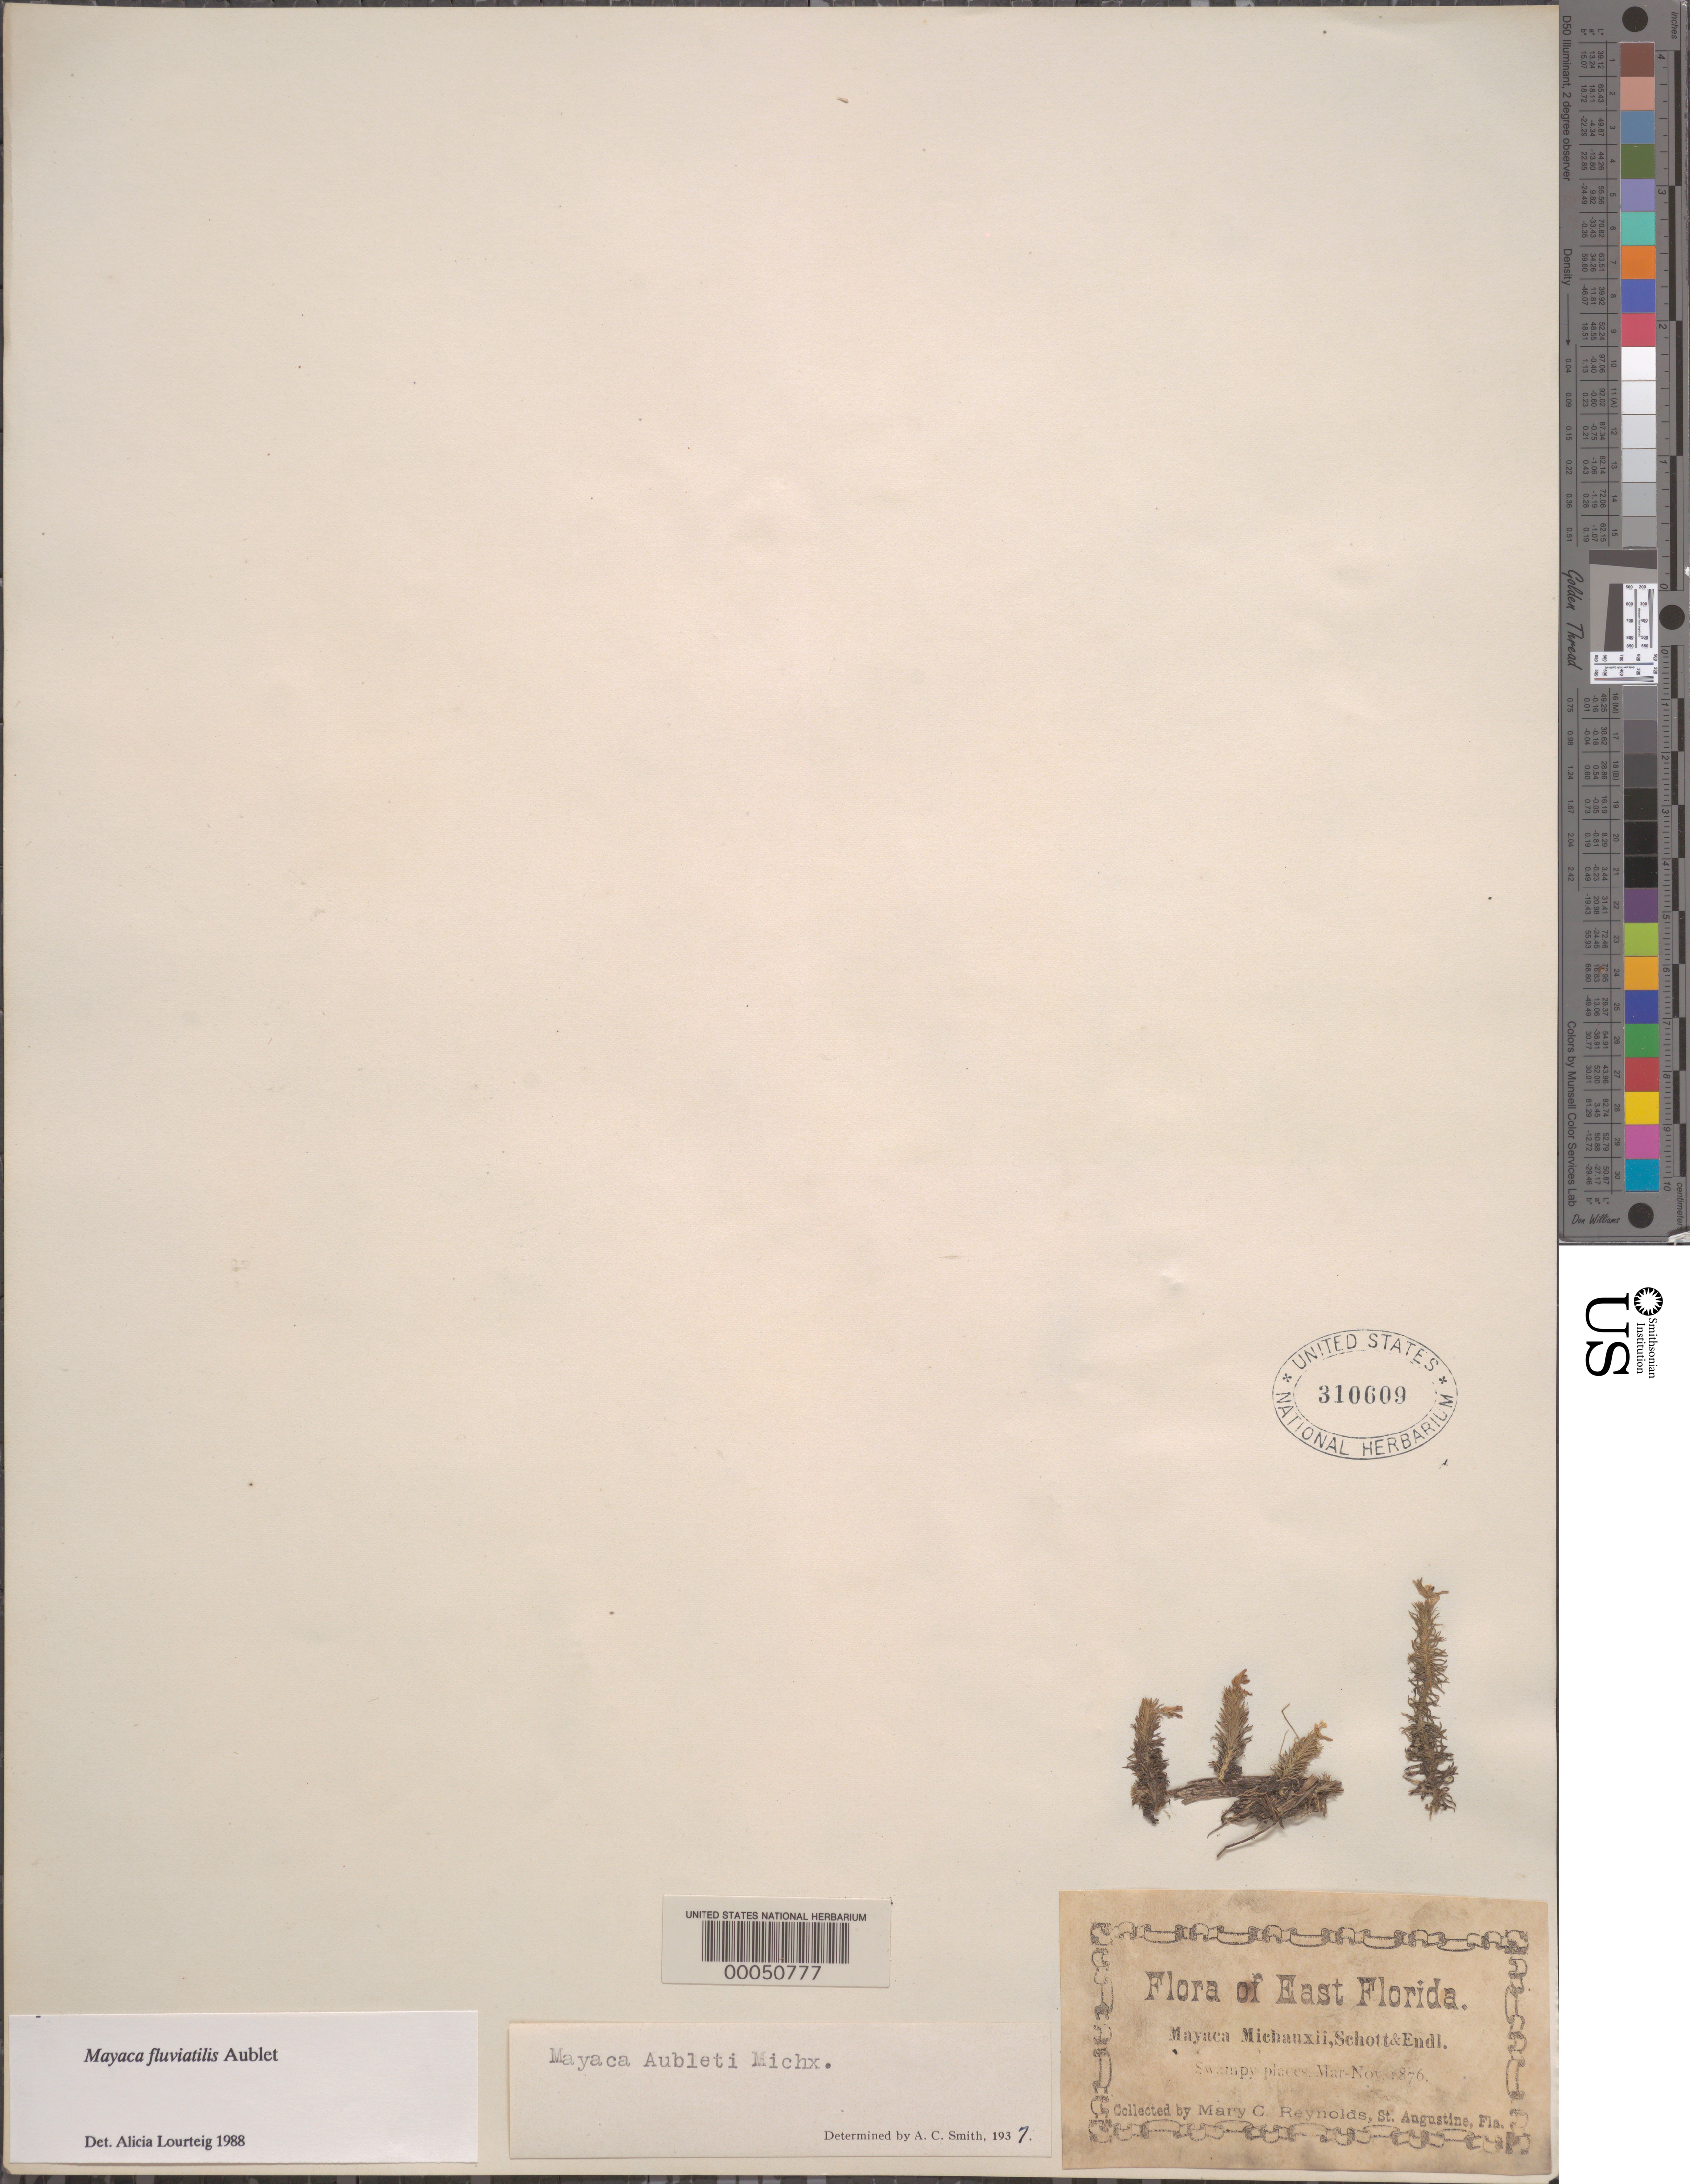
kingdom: Plantae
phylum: Tracheophyta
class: Liliopsida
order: Poales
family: Mayacaceae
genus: Mayaca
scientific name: Mayaca fluviatilis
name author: Aubl.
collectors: M. Reynolds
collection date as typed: Mar 1876 to -- Nov 1876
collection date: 1876-03/1876-11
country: United States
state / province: Florida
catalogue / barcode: US 310609